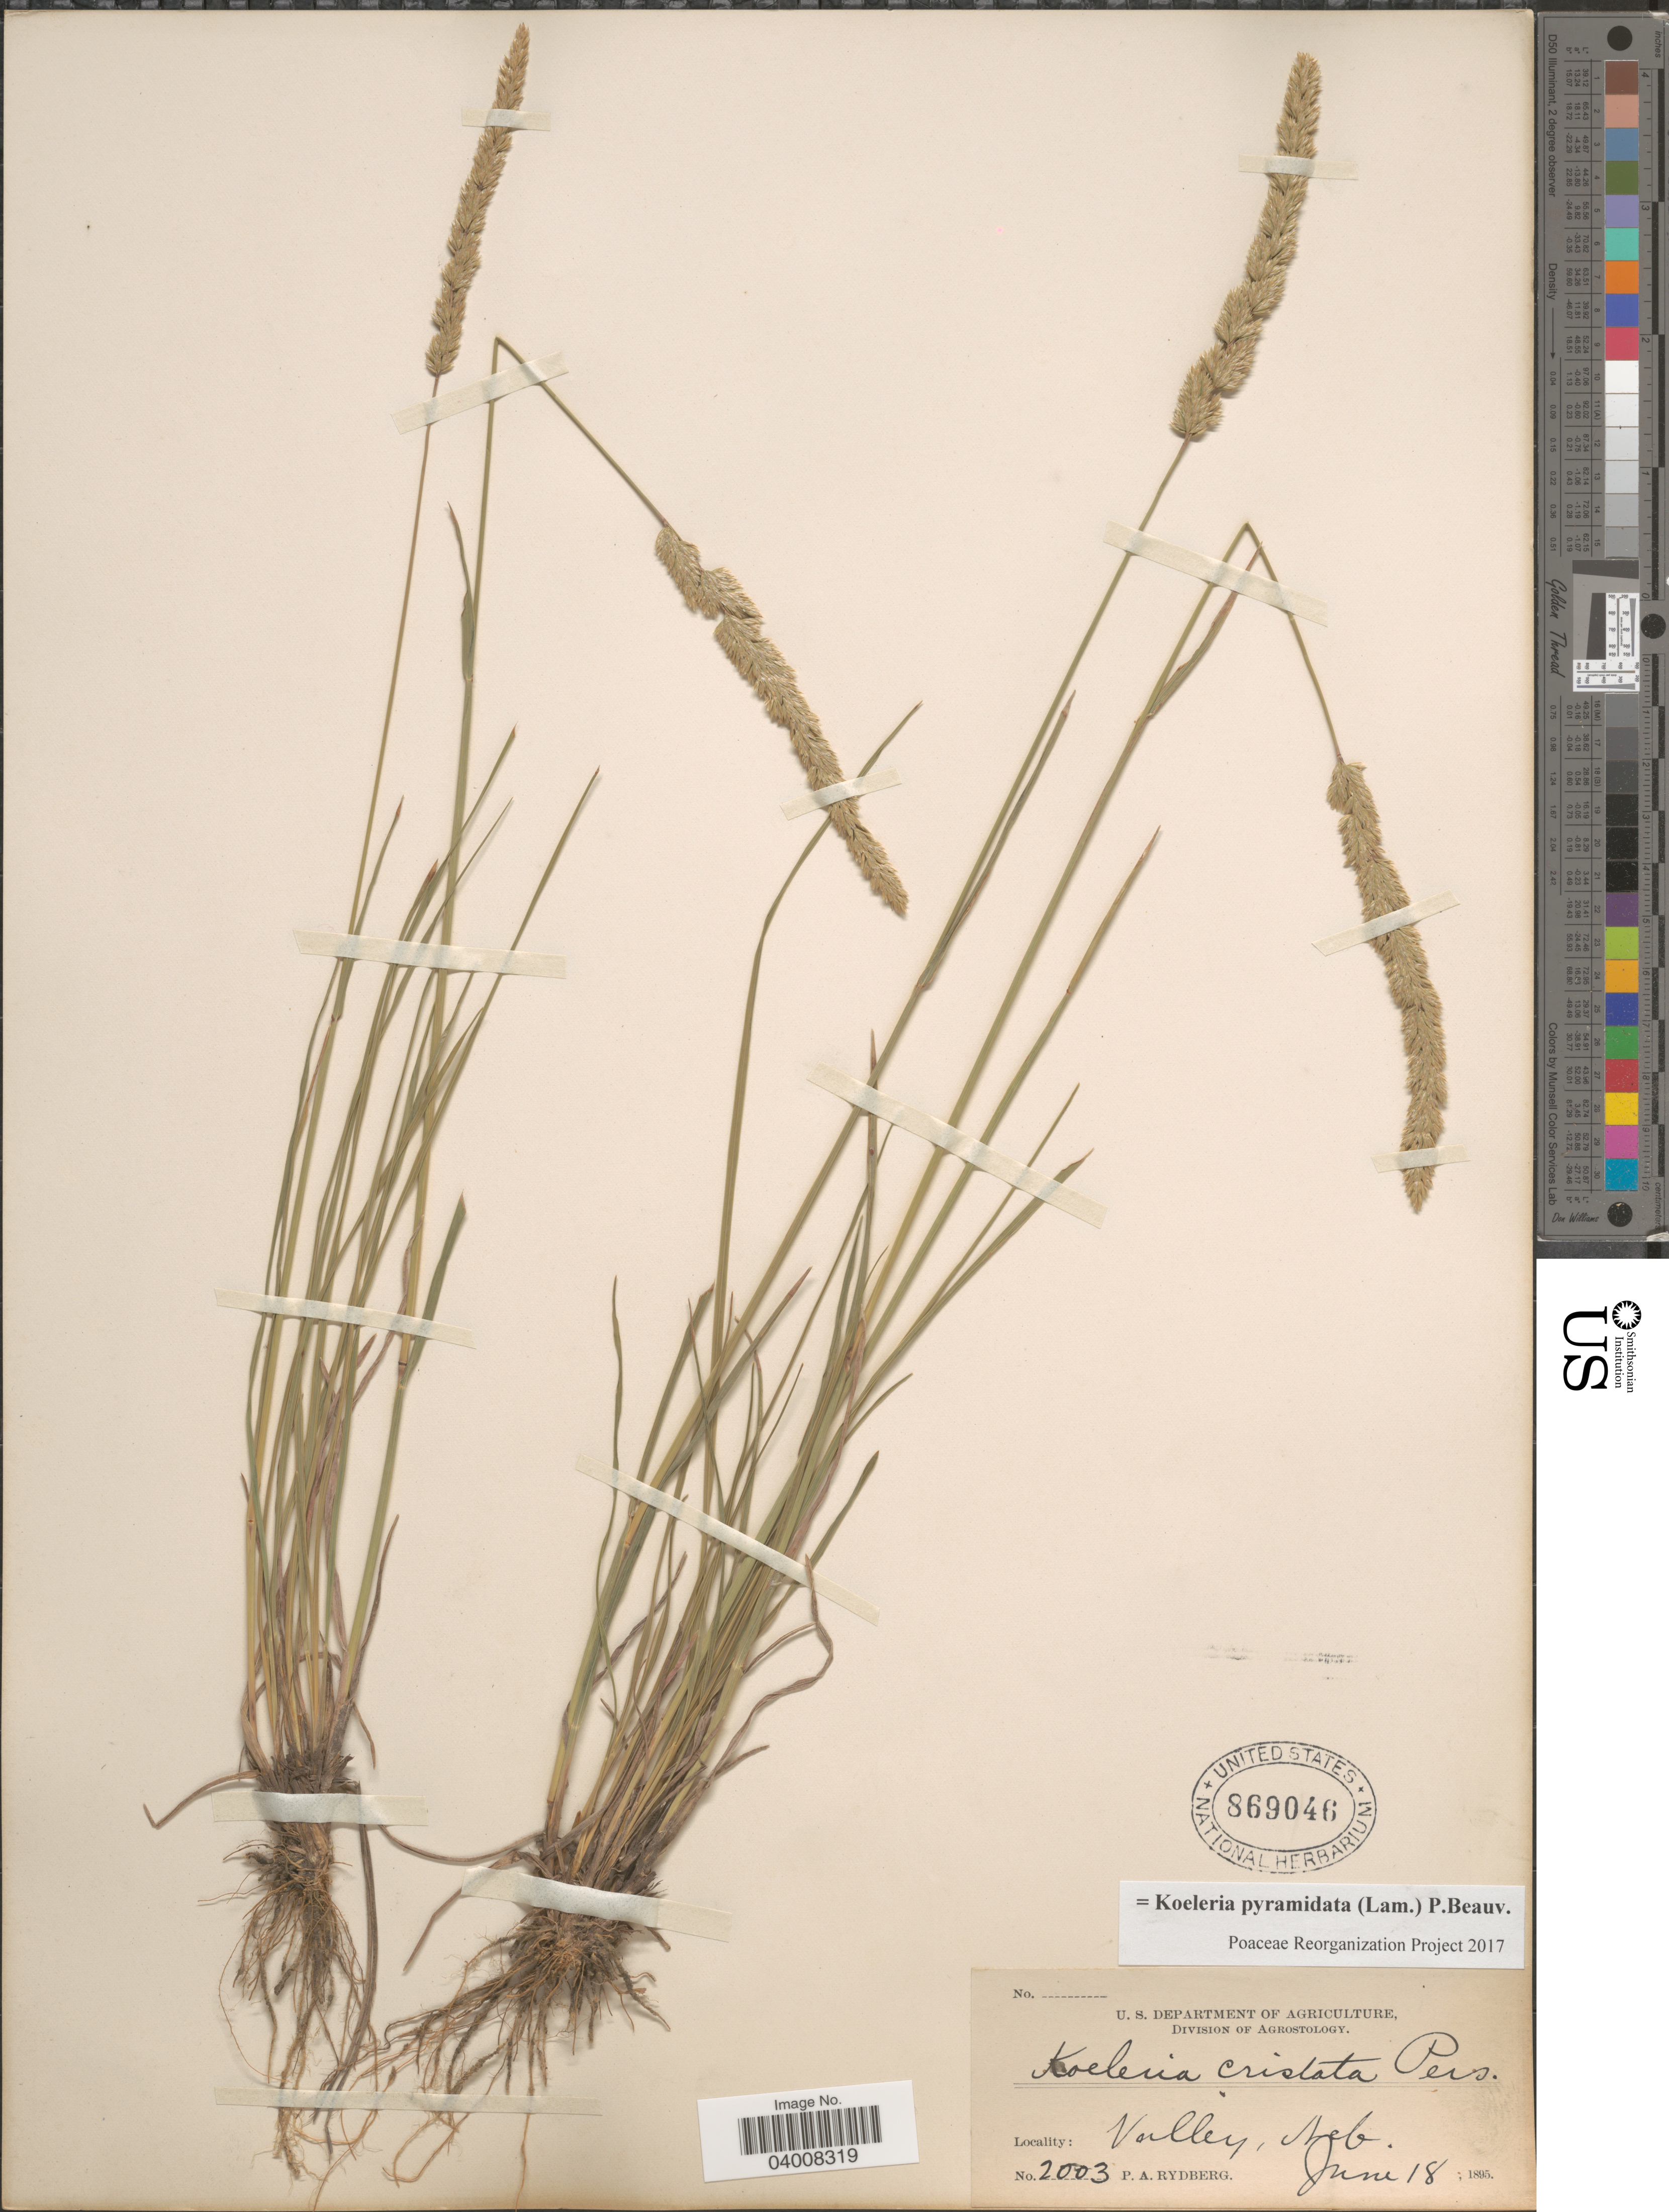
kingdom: Plantae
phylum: Tracheophyta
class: Liliopsida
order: Poales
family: Poaceae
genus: Koeleria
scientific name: Koeleria pyramidata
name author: (Lam.) P. Beauv.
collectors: P. A. Rydberg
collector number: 2003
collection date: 1895-06-18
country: United States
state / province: Nebraska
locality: Valley.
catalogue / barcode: US 869046